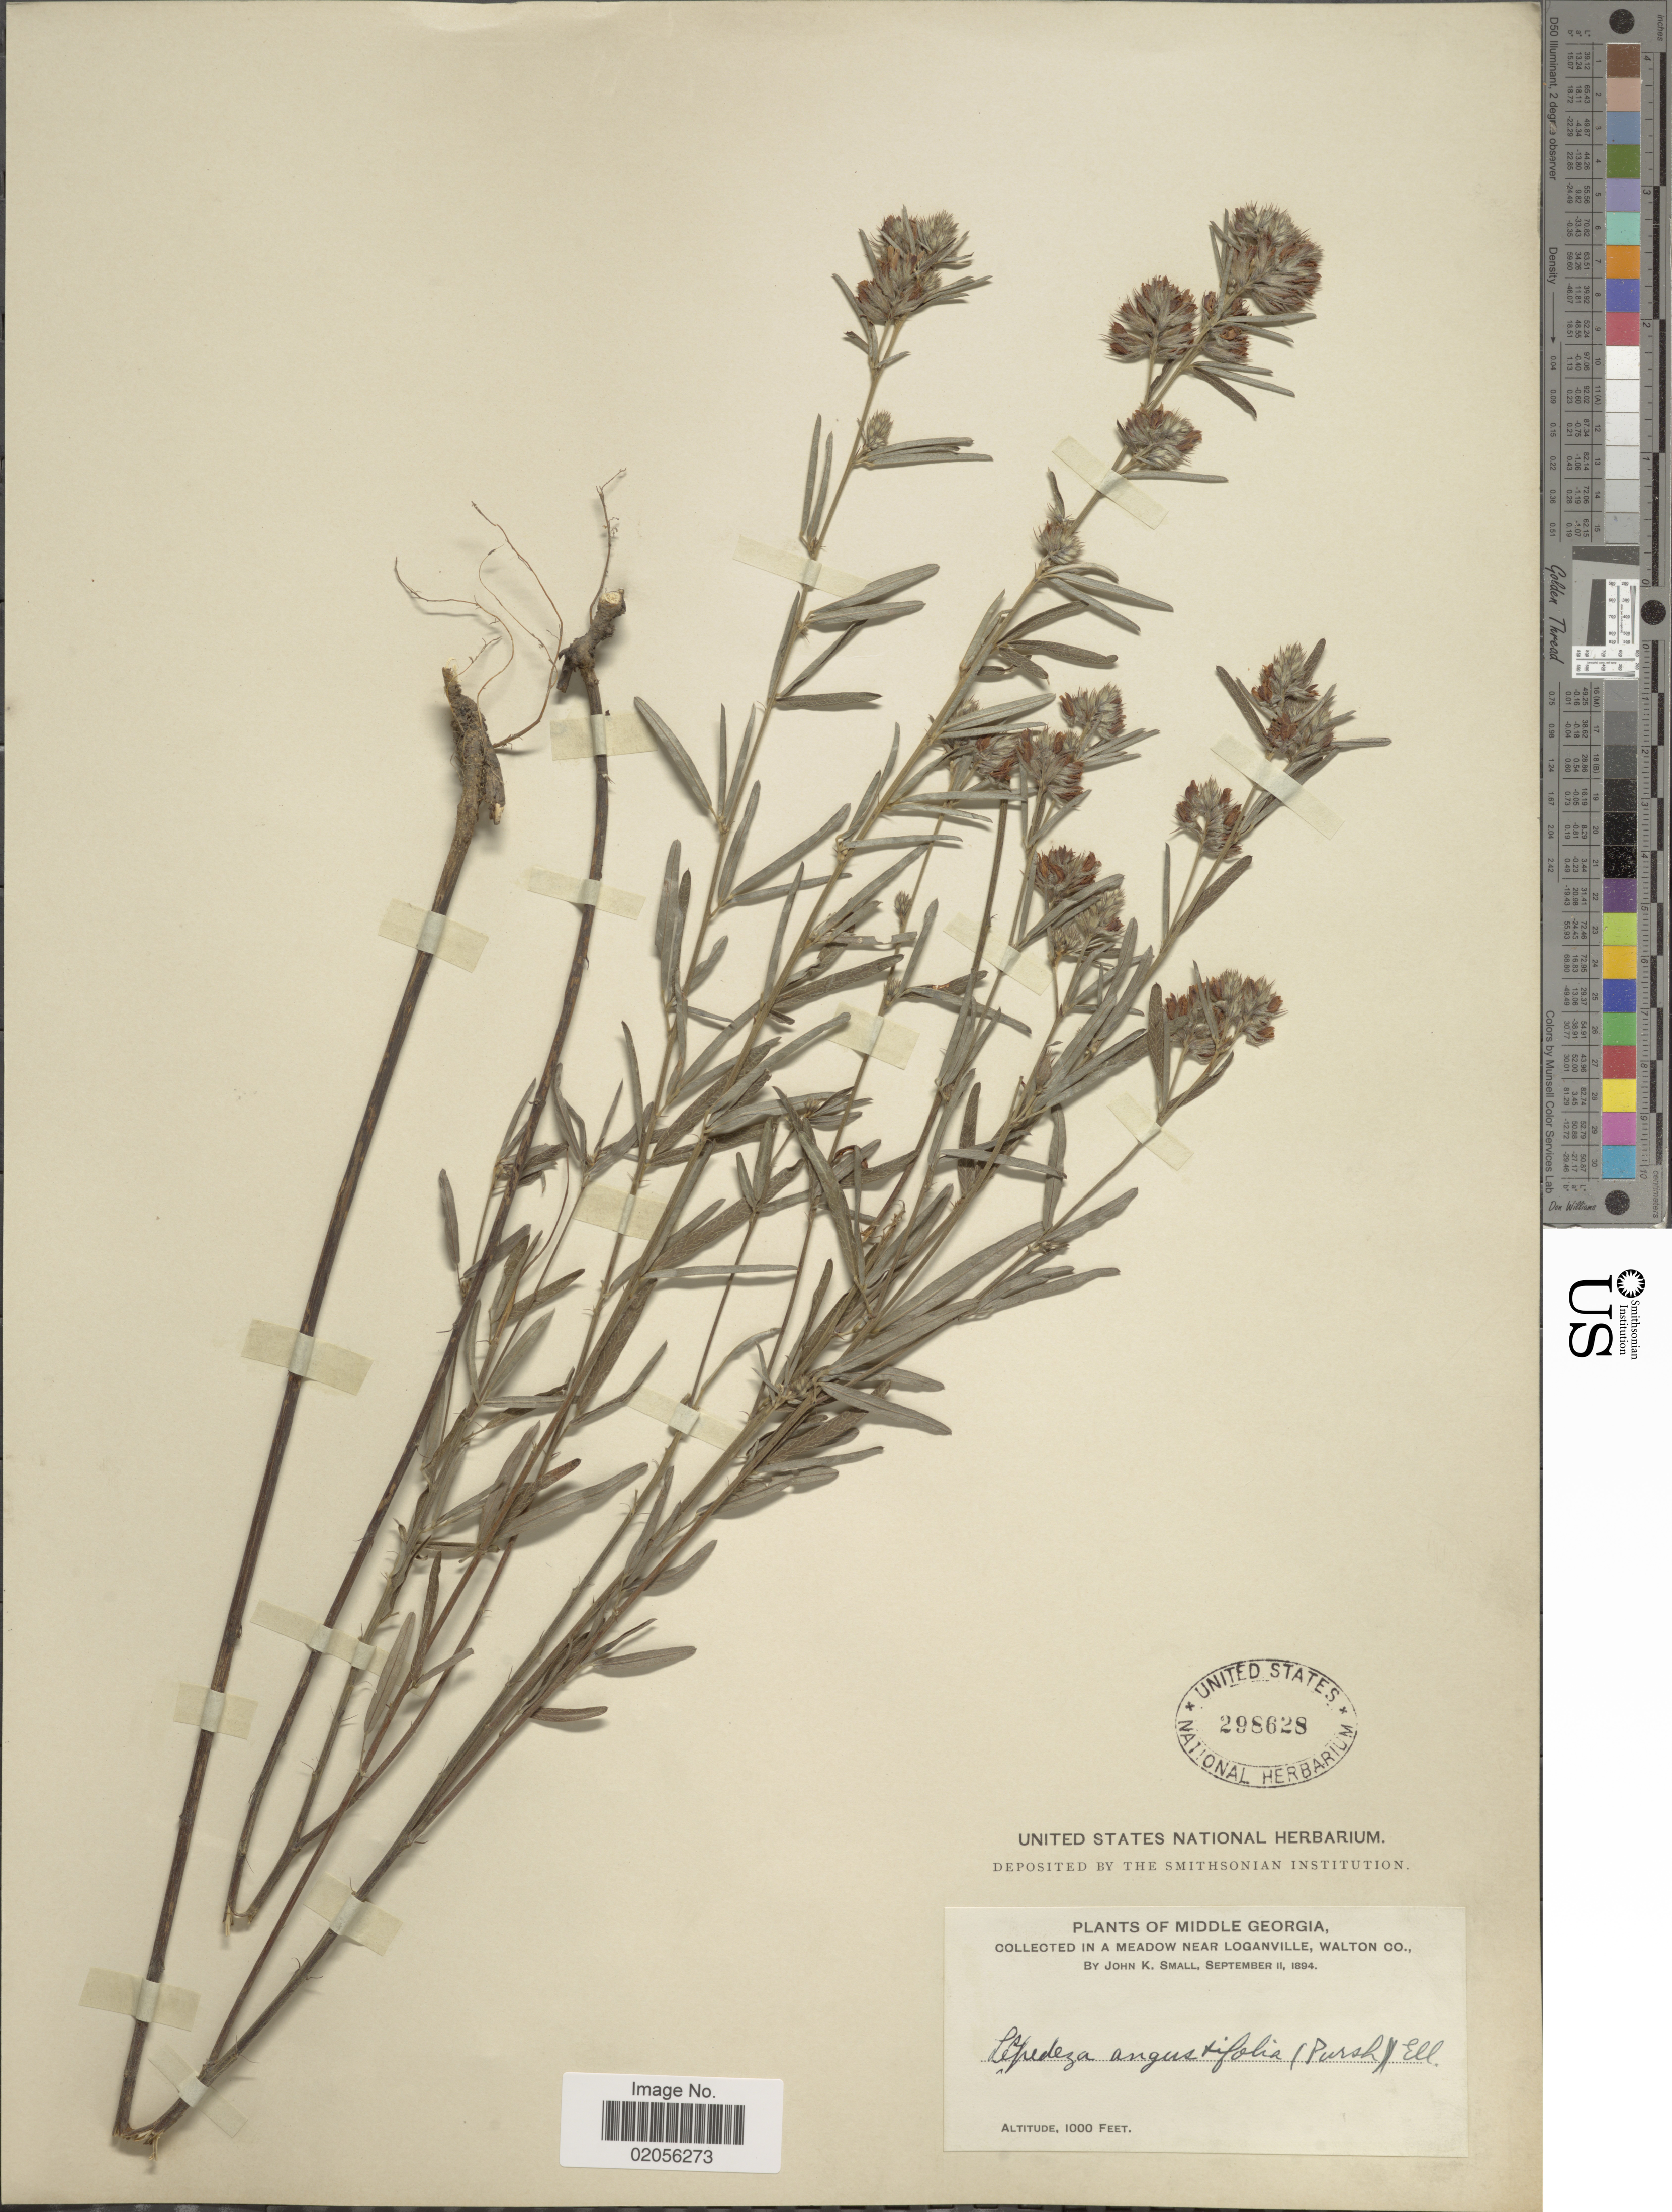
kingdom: Plantae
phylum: Tracheophyta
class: Magnoliopsida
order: Fabales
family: Fabaceae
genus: Lespedeza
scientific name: Lespedeza angustifolia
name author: (Pursh) Elliott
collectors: J. K. Small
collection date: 1894-09-11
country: United States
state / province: Georgia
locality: Middle Georgia. near Loganville, Walton Co.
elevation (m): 305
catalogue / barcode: US 298628